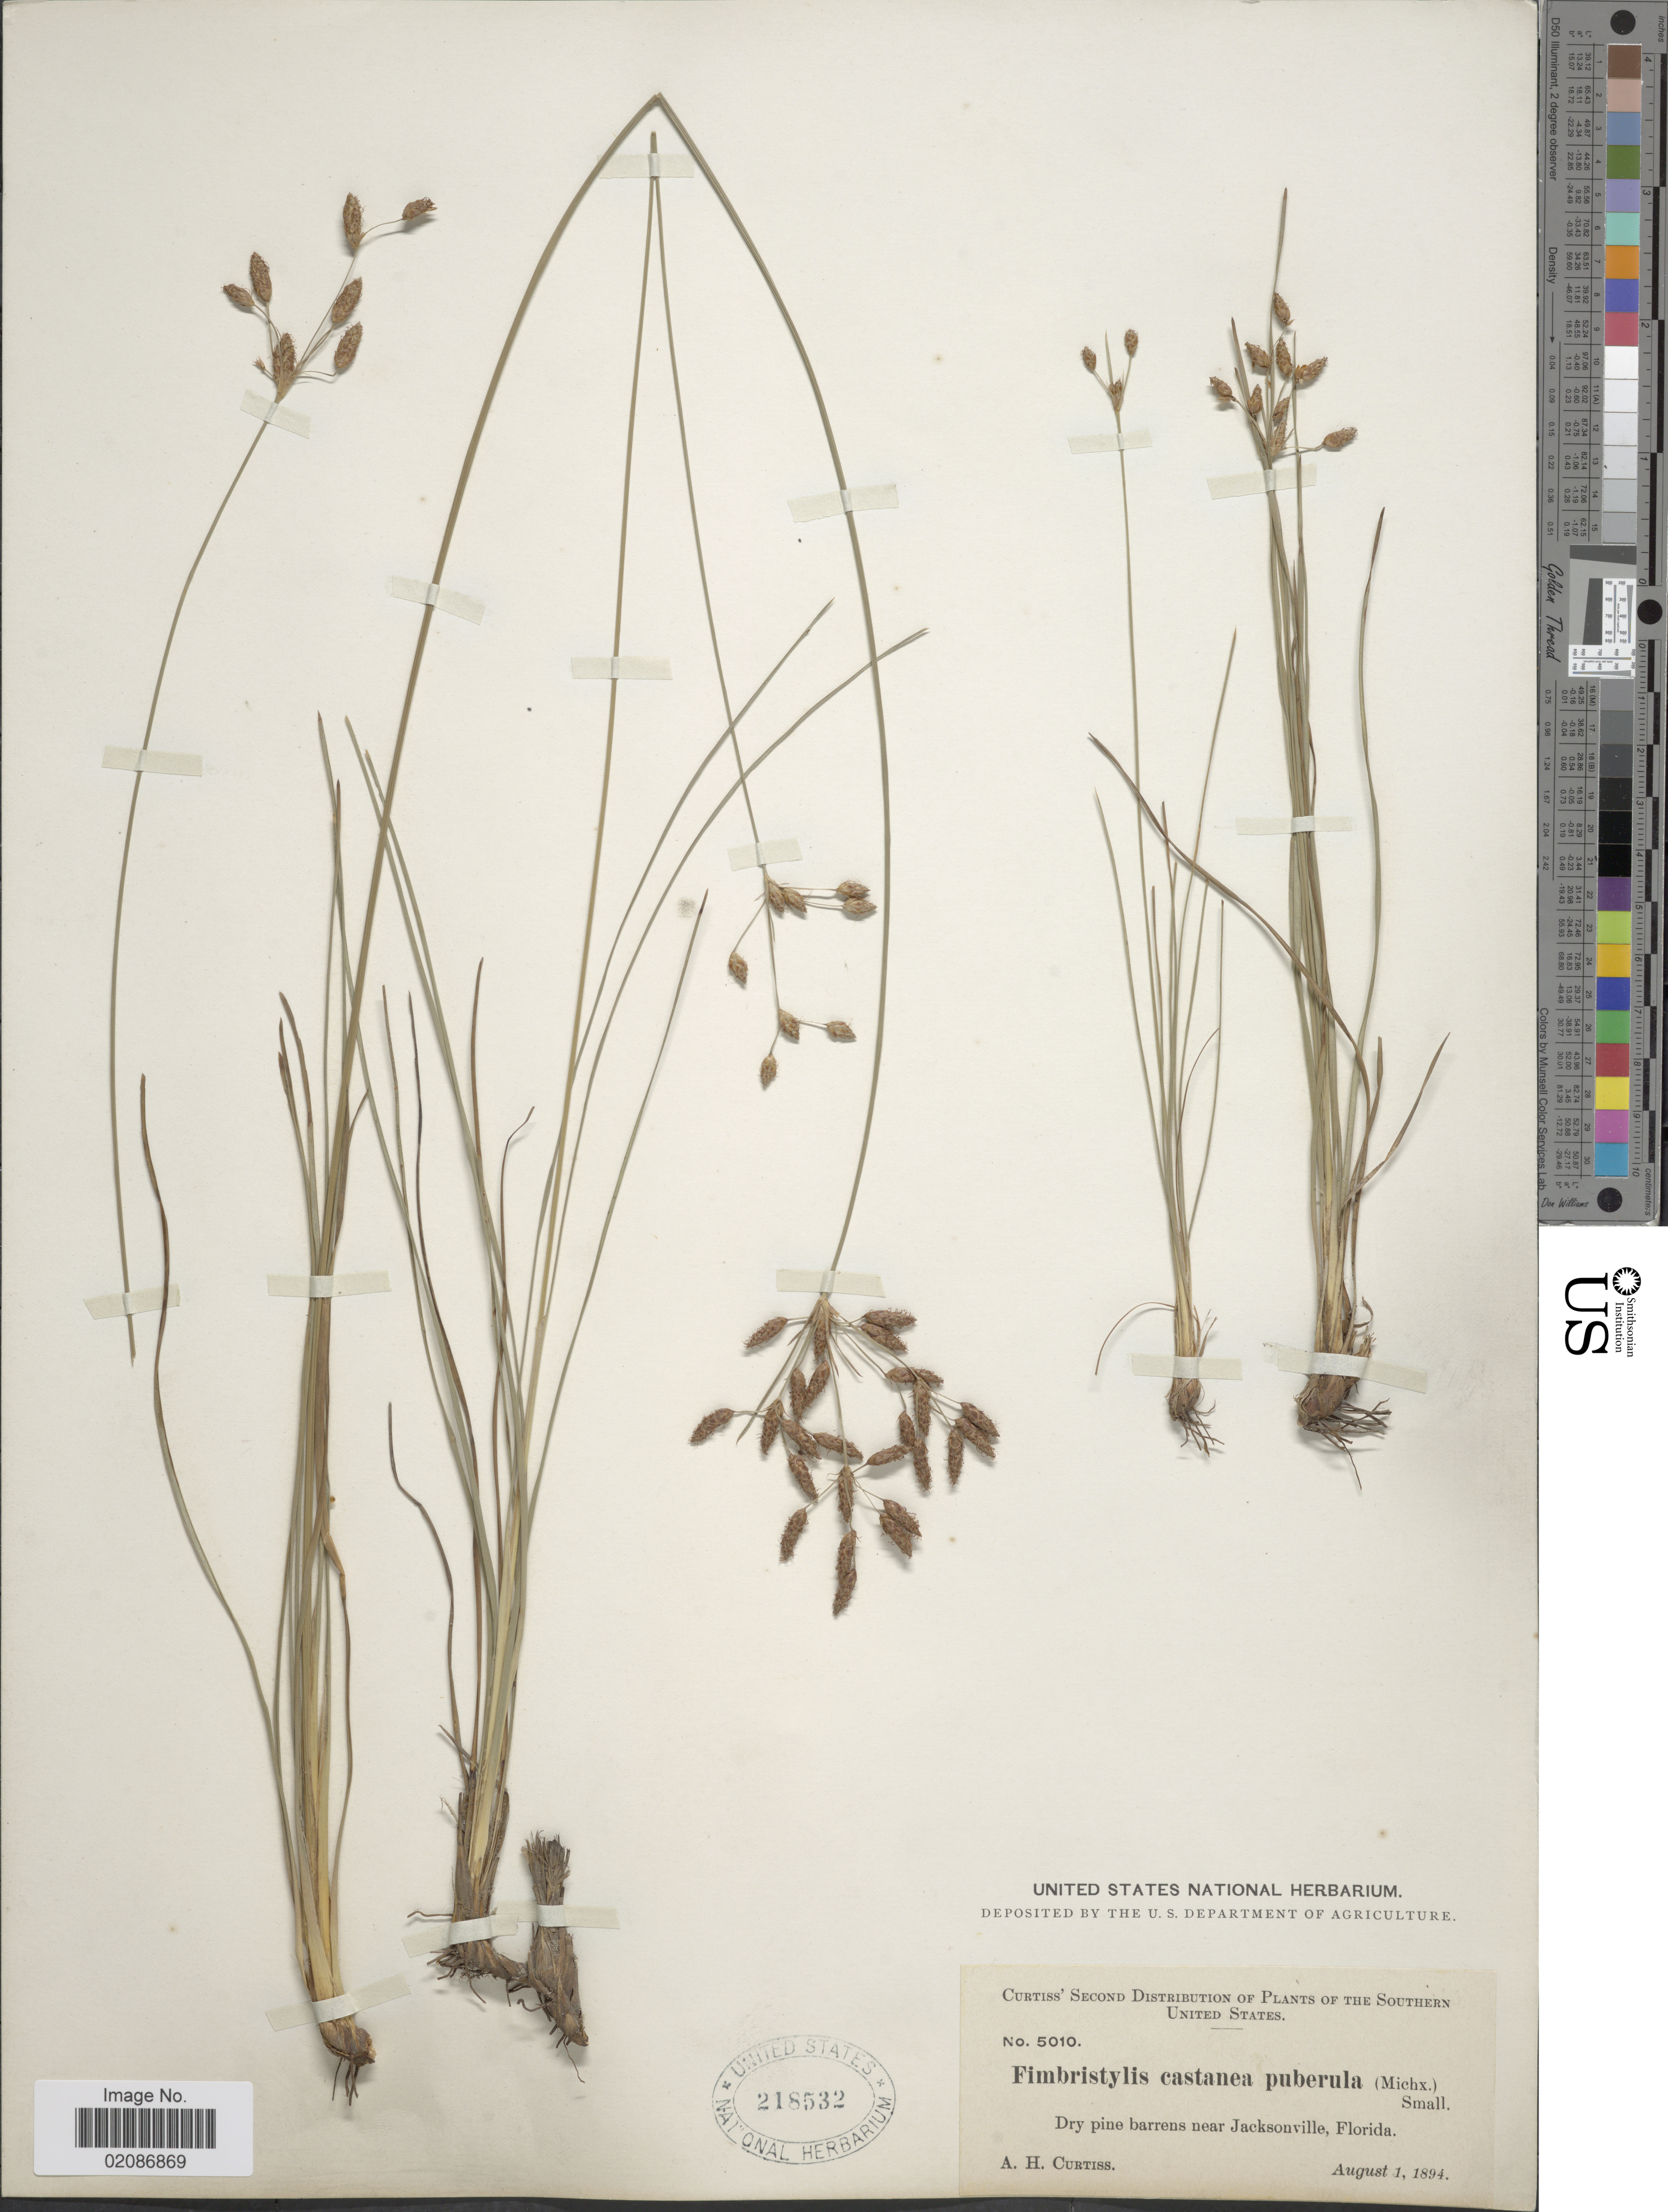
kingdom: Plantae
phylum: Tracheophyta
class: Liliopsida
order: Poales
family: Cyperaceae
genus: Fimbristylis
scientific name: Fimbristylis puberula var. puberula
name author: (Michx.) Vahl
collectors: A. H. Curtiss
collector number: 5010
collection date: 1894-08-01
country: United States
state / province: Florida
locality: Near Jacksonville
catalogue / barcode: US 218532